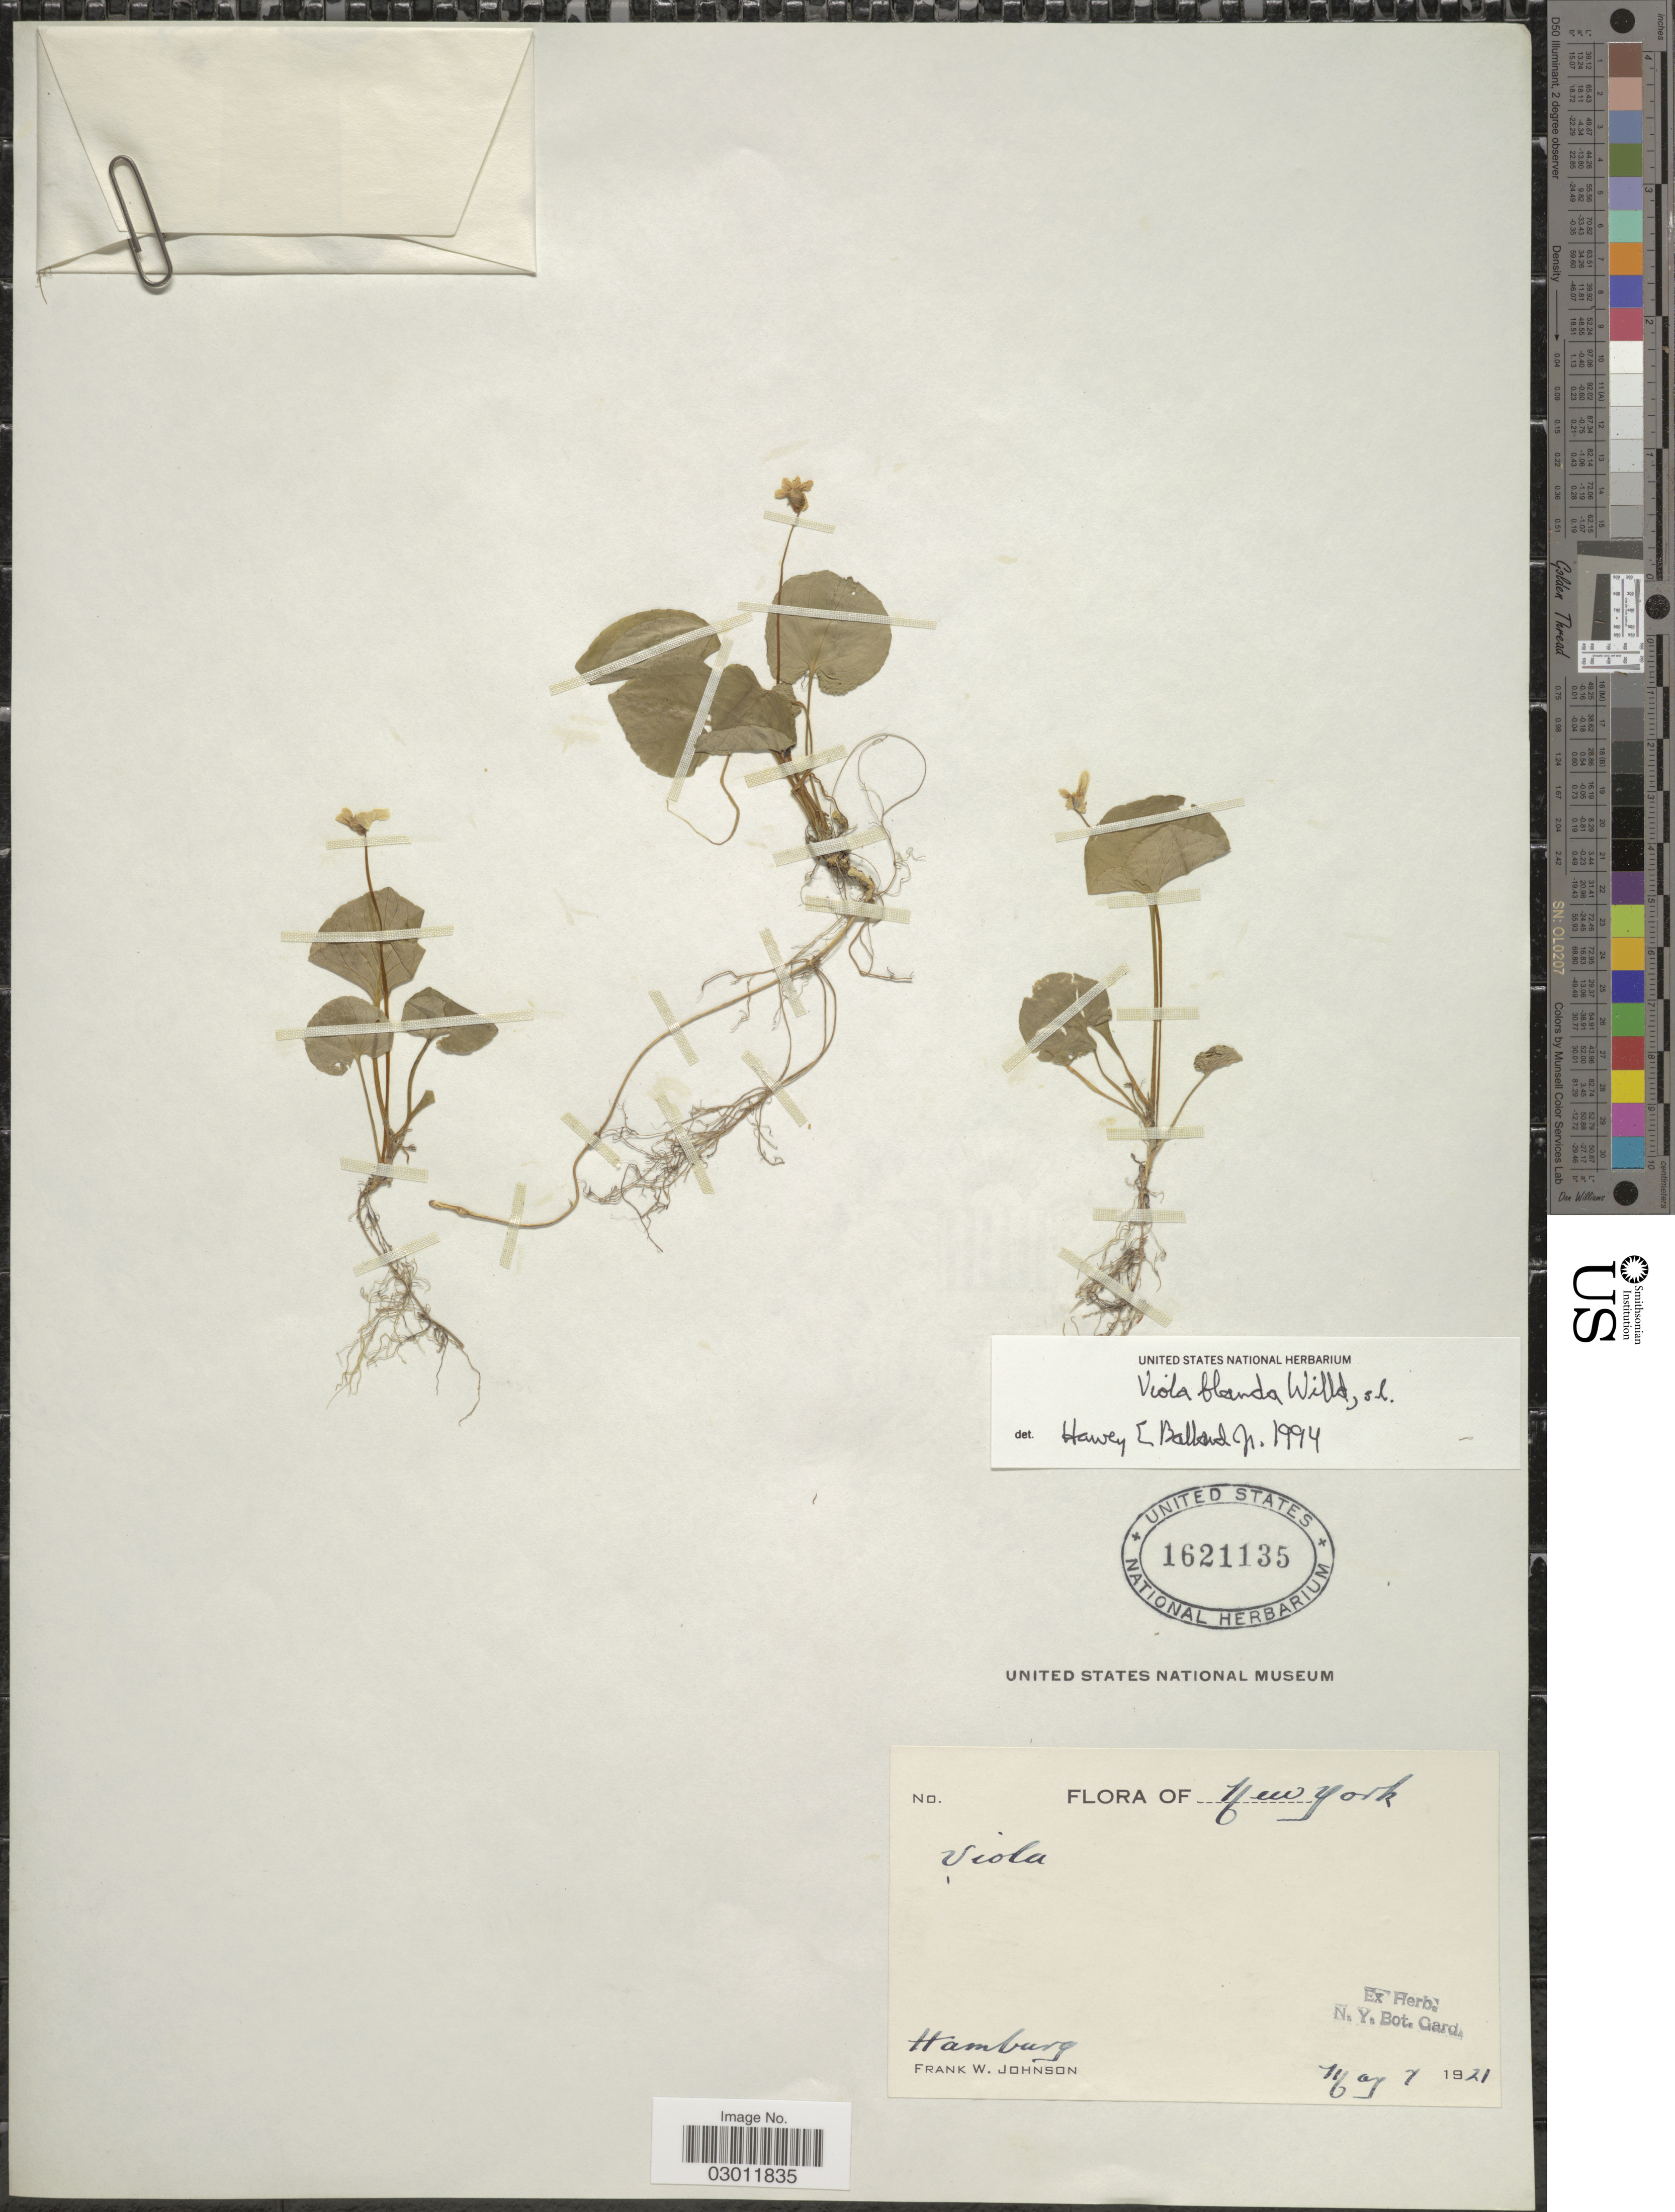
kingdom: Plantae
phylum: Tracheophyta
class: Magnoliopsida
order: Malpighiales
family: Violaceae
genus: Viola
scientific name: Viola blanda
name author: Willd.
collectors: F. W. Johnson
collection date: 1921-05-07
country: United States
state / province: New York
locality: Hamburg.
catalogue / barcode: US 1621135